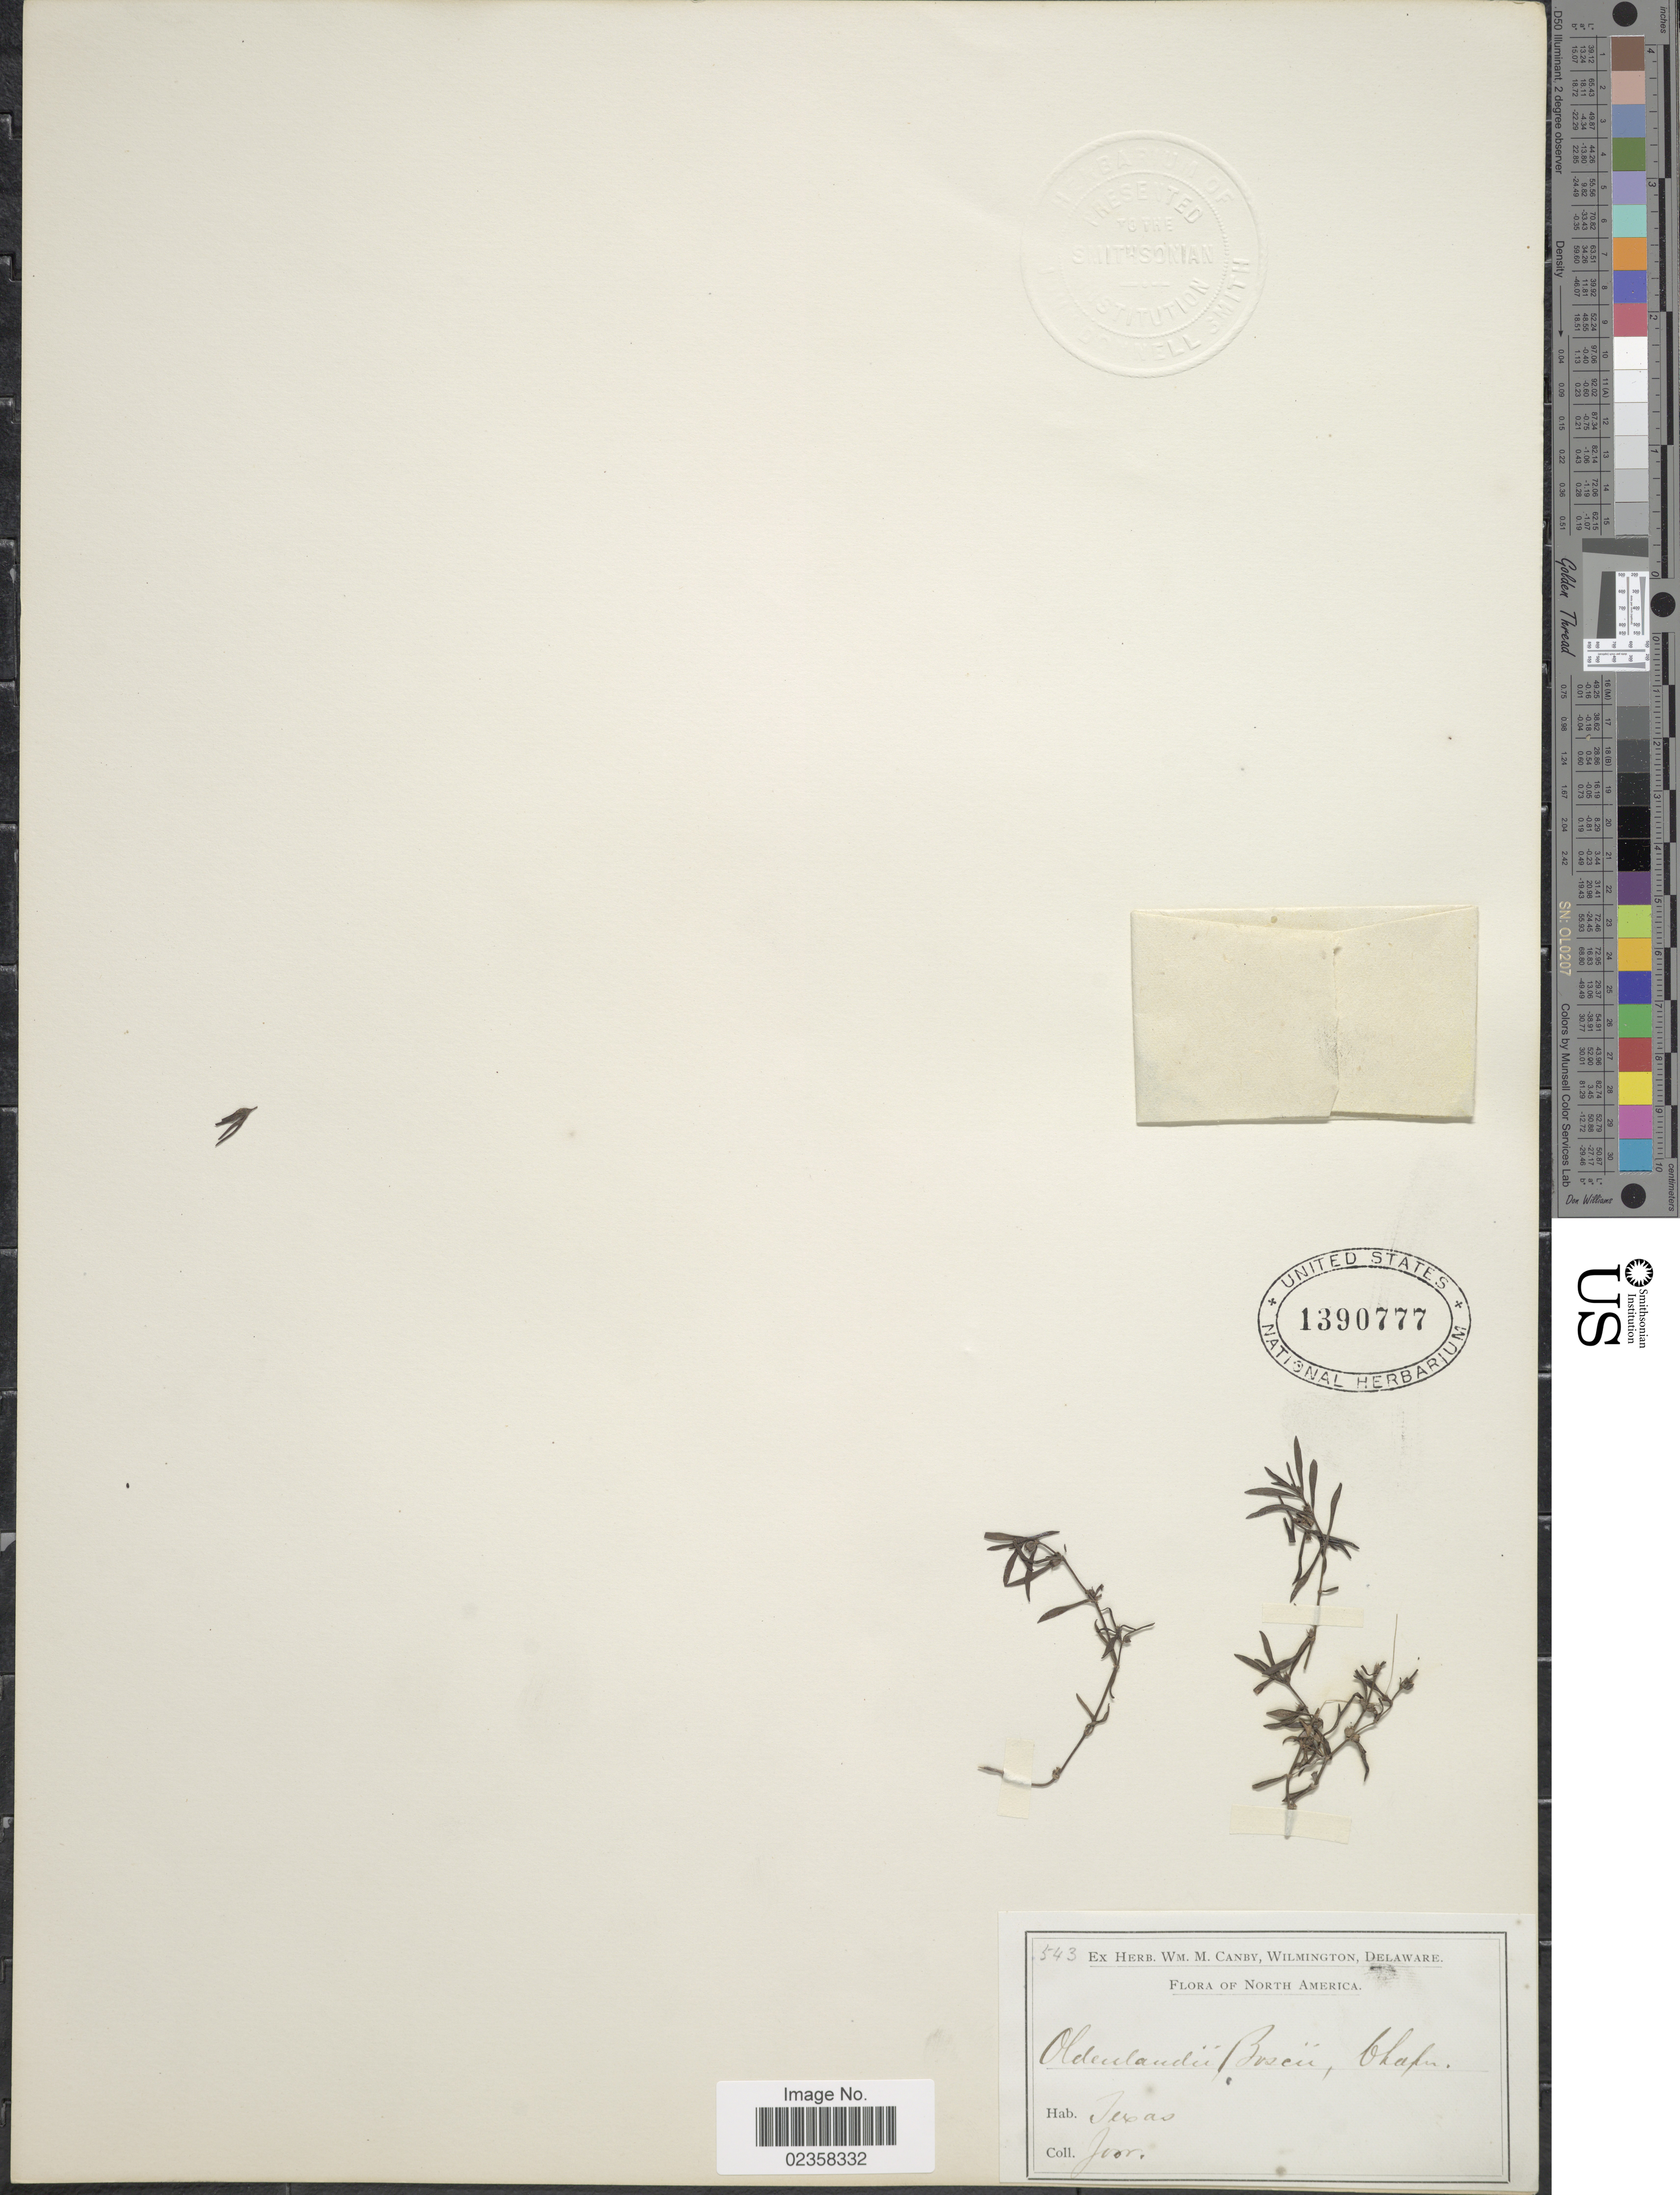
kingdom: Plantae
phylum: Tracheophyta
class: Magnoliopsida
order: Gentianales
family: Rubiaceae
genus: Oldenlandia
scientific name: Oldenlandia boscii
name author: (DC.) Chapm.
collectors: -. Joor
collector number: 543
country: United States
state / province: Texas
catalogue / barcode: US 1390777